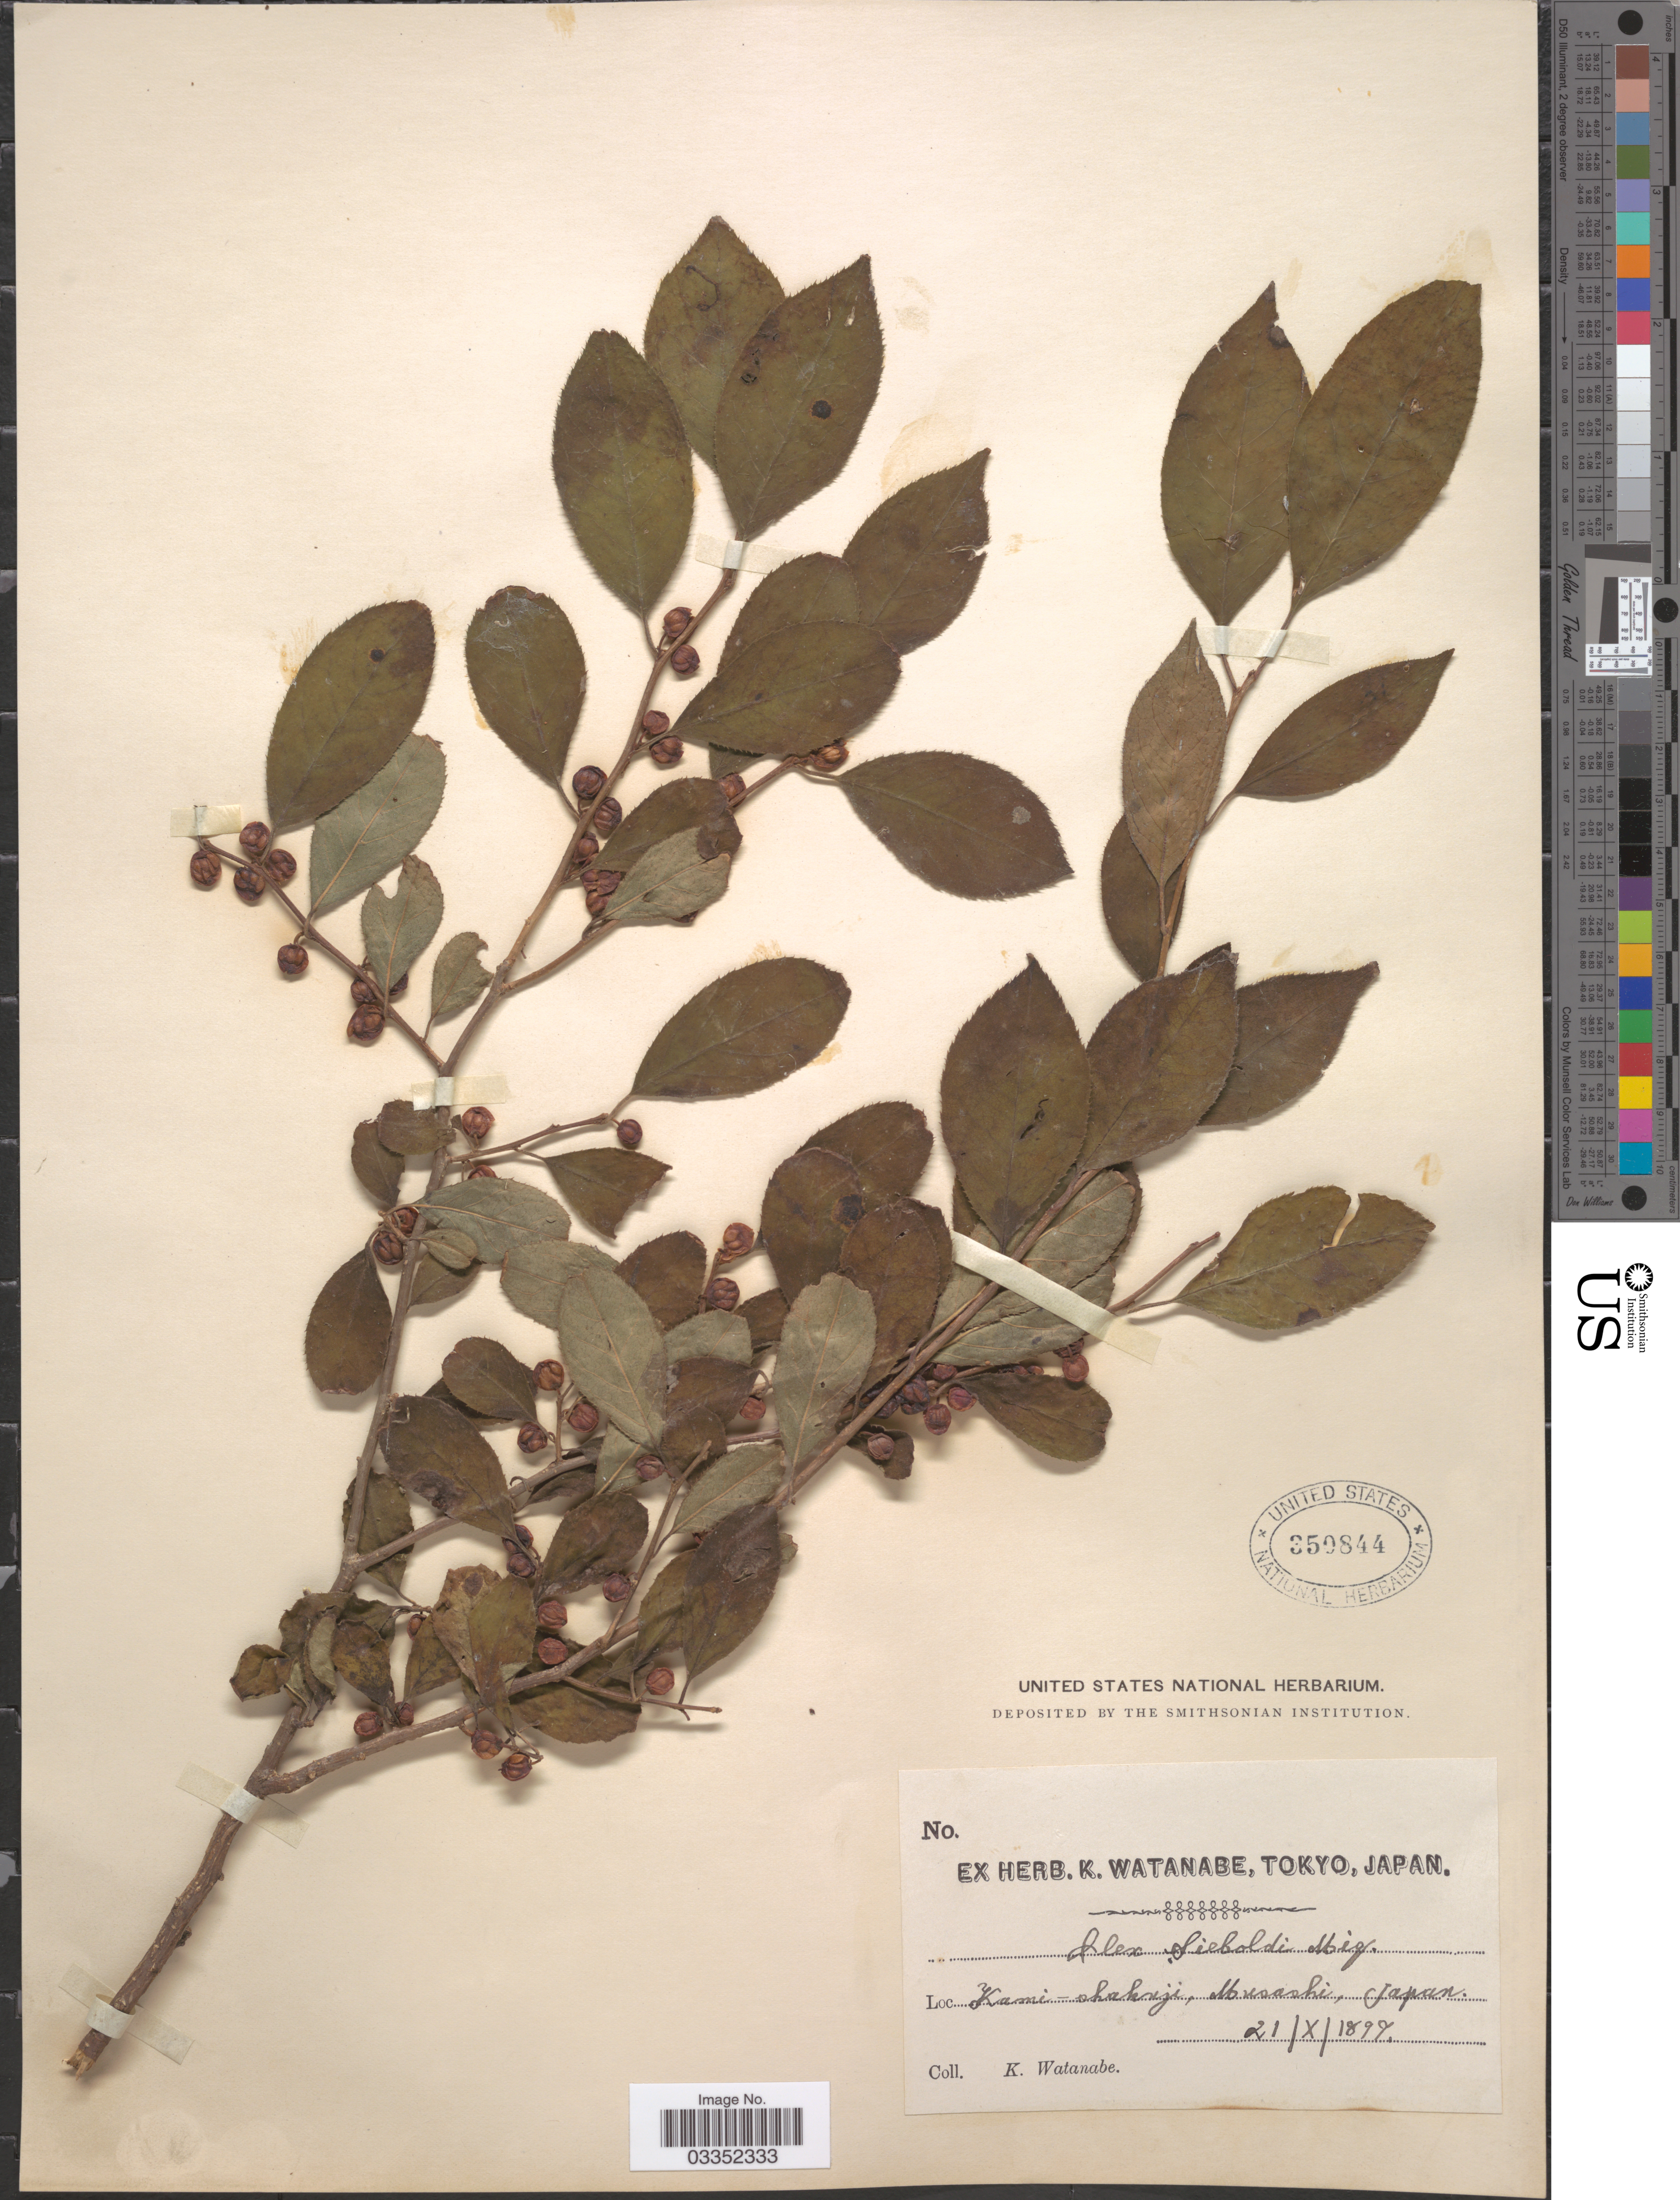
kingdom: Plantae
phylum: Tracheophyta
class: Magnoliopsida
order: Aquifoliales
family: Aquifoliaceae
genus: Ilex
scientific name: Ilex sieboldii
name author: Miq.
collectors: K. Watanabe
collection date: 1899-10-21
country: Japan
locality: Kami-shakuji, Musashi.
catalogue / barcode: US 350844